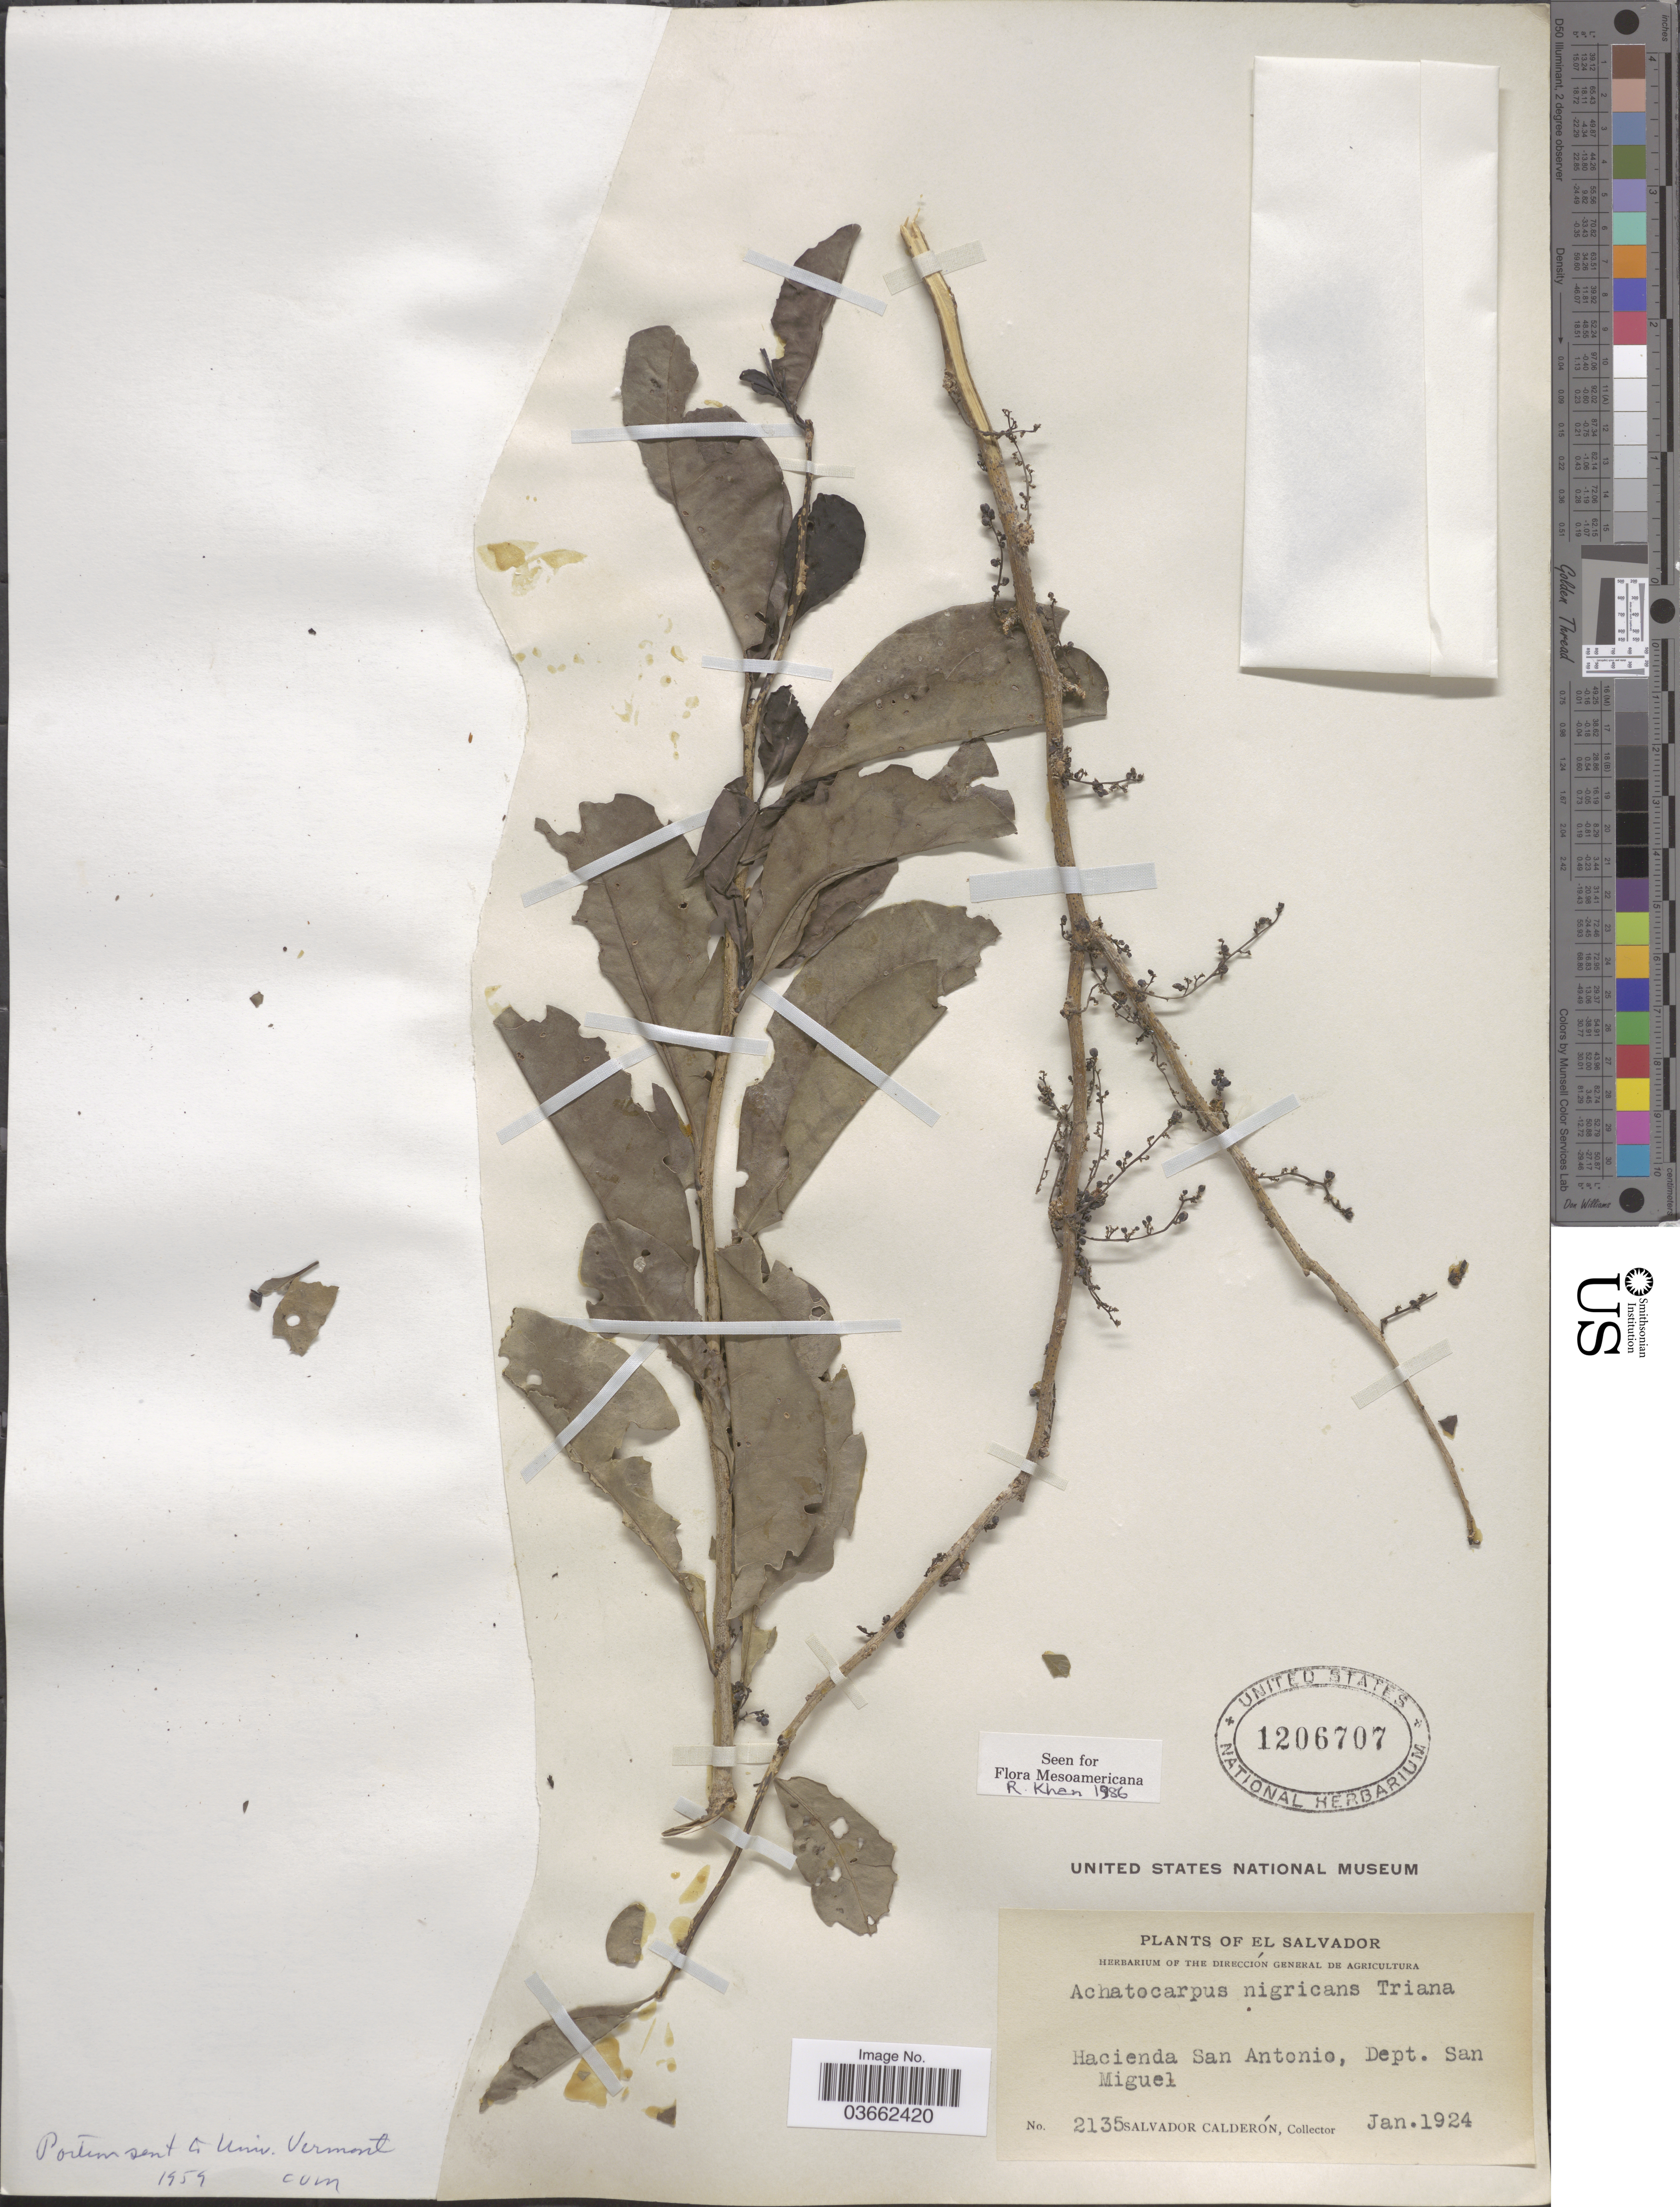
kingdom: Plantae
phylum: Tracheophyta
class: Magnoliopsida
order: Caryophyllales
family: Achatocarpaceae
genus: Achatocarpus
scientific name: Achatocarpus nigricans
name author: Triana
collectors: S. Calderón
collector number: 2135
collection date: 1924-01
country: El Salvador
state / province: San Miguel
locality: Hacienda San Antonio, Dept. San Miguel.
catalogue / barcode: US 1206707